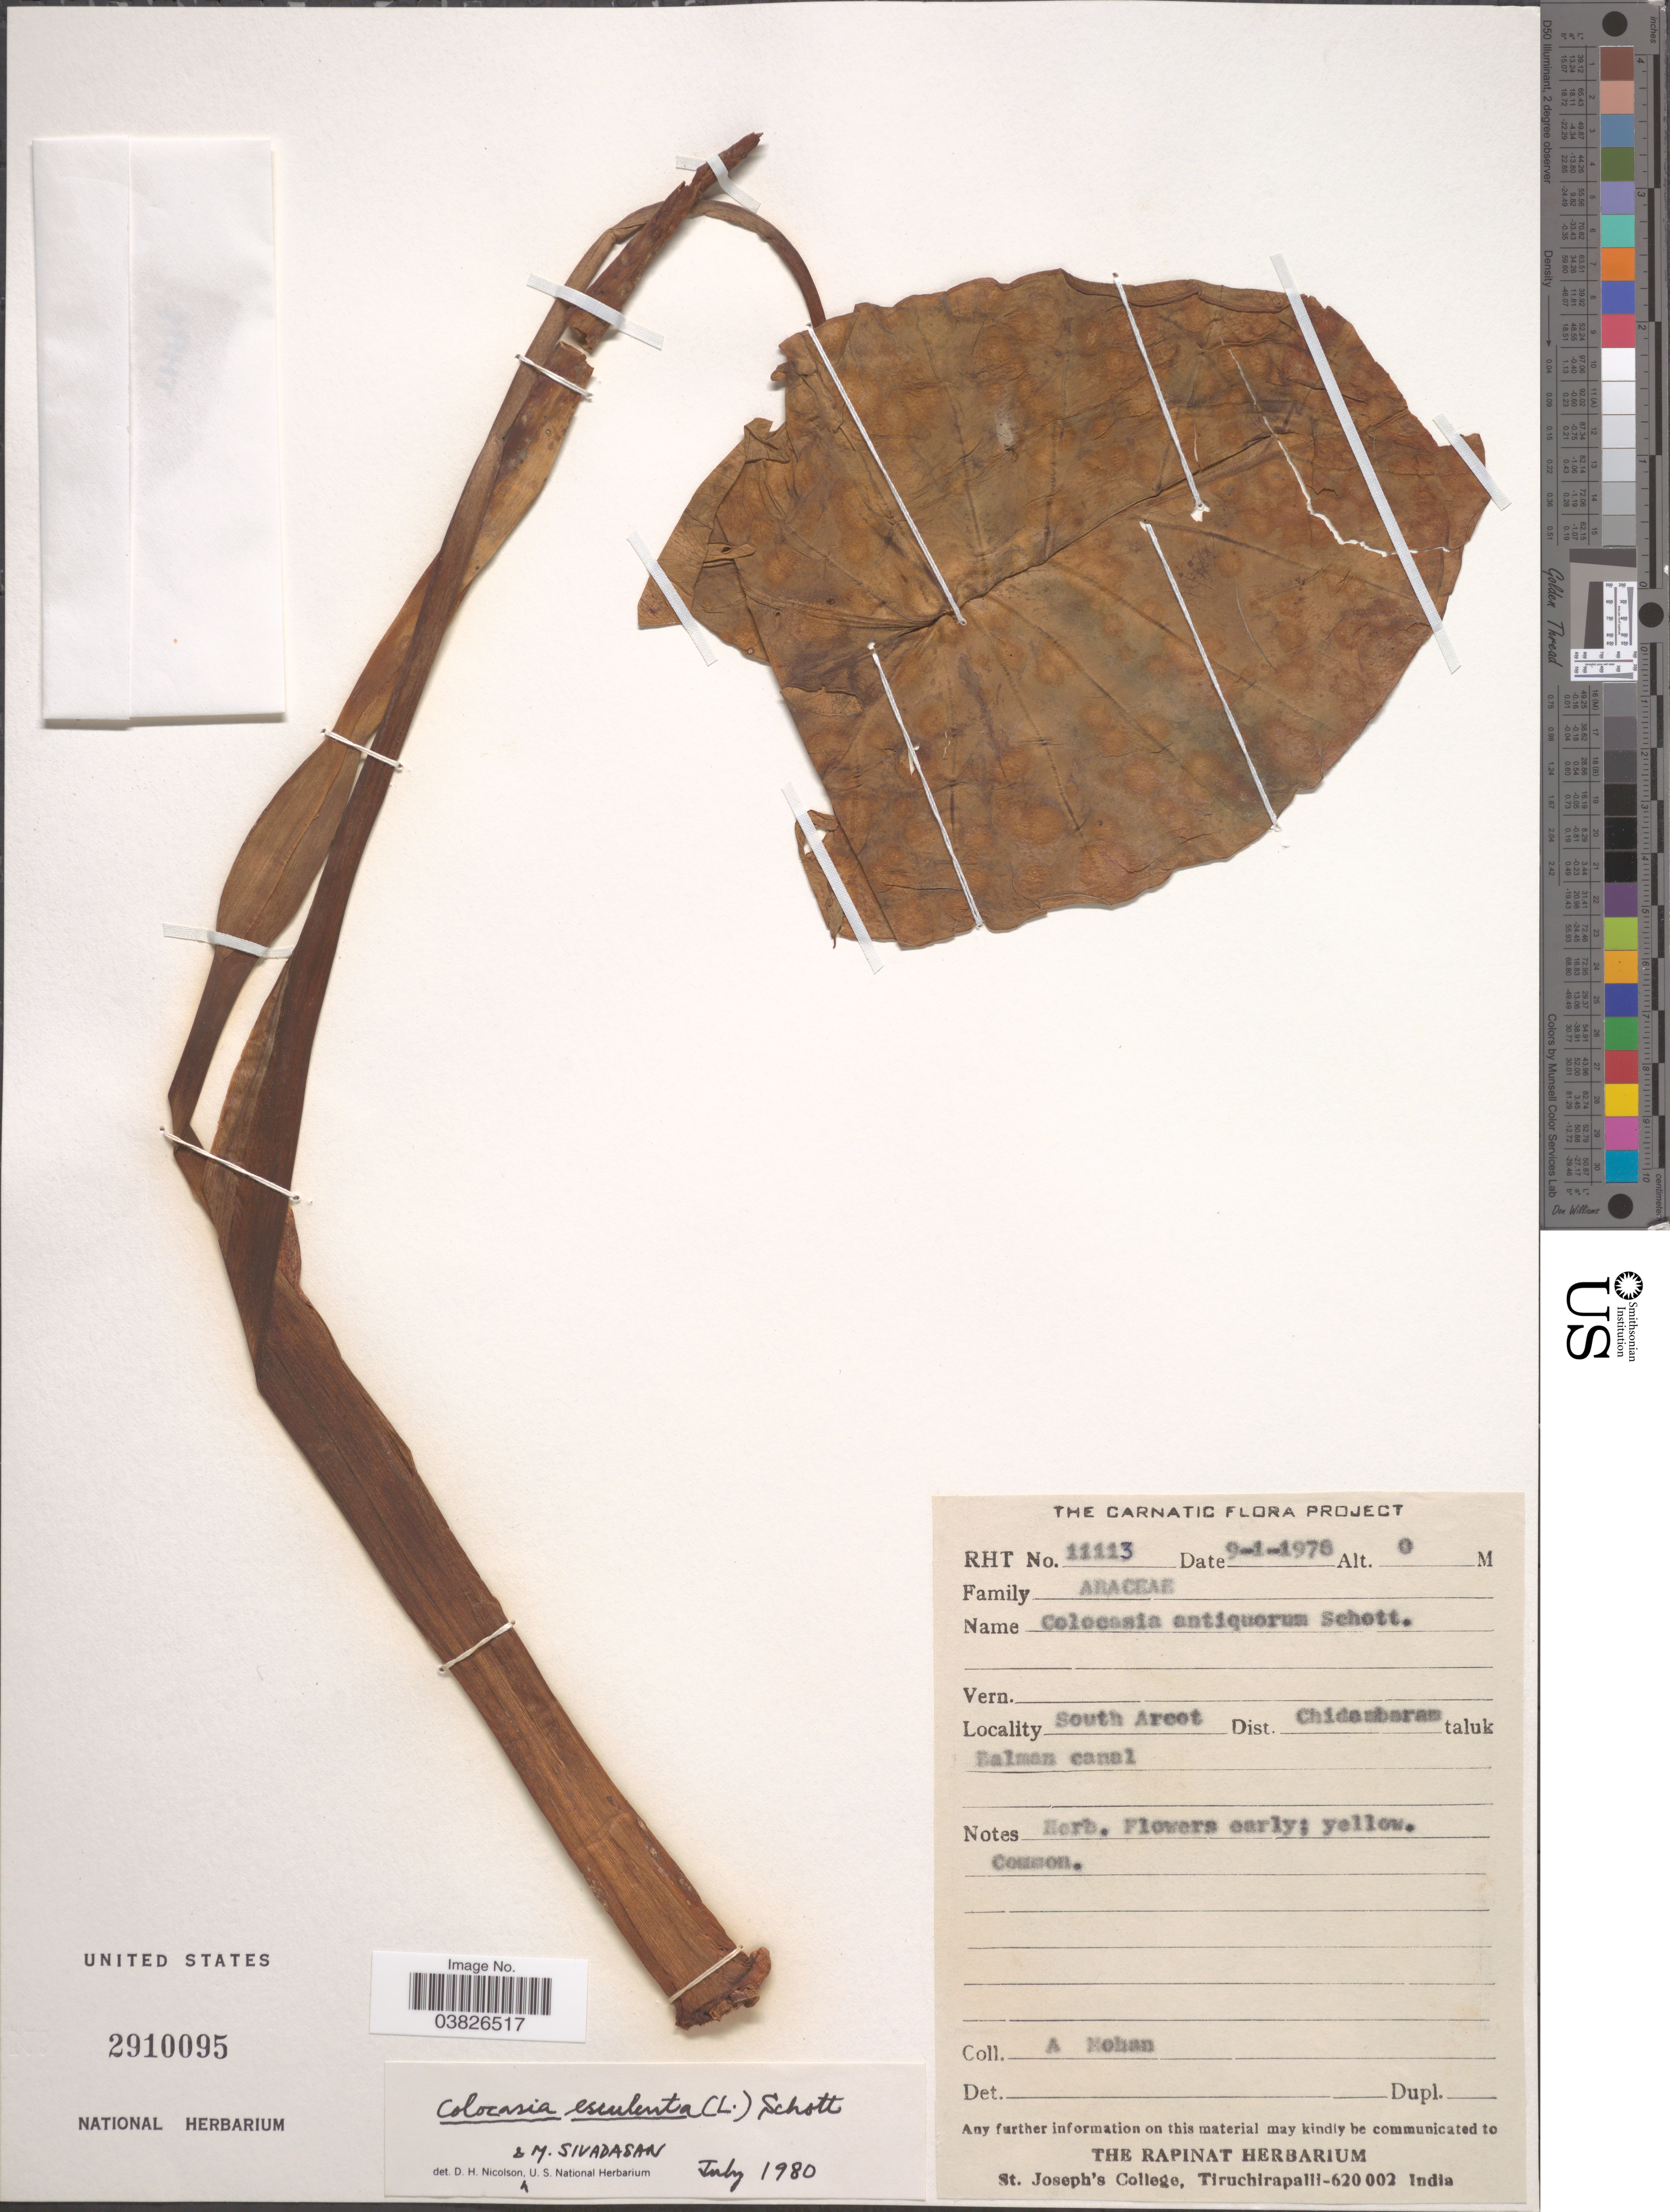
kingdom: Plantae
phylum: Tracheophyta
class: Liliopsida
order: Alismatales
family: Araceae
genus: Colocasia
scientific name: Colocasia esculenta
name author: (L.) Schott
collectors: A. Mohan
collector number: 11113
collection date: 1978-01-09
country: India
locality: South Arcot Dist. Chidambaram taluk Salman canal.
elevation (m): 0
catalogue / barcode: US 2910095